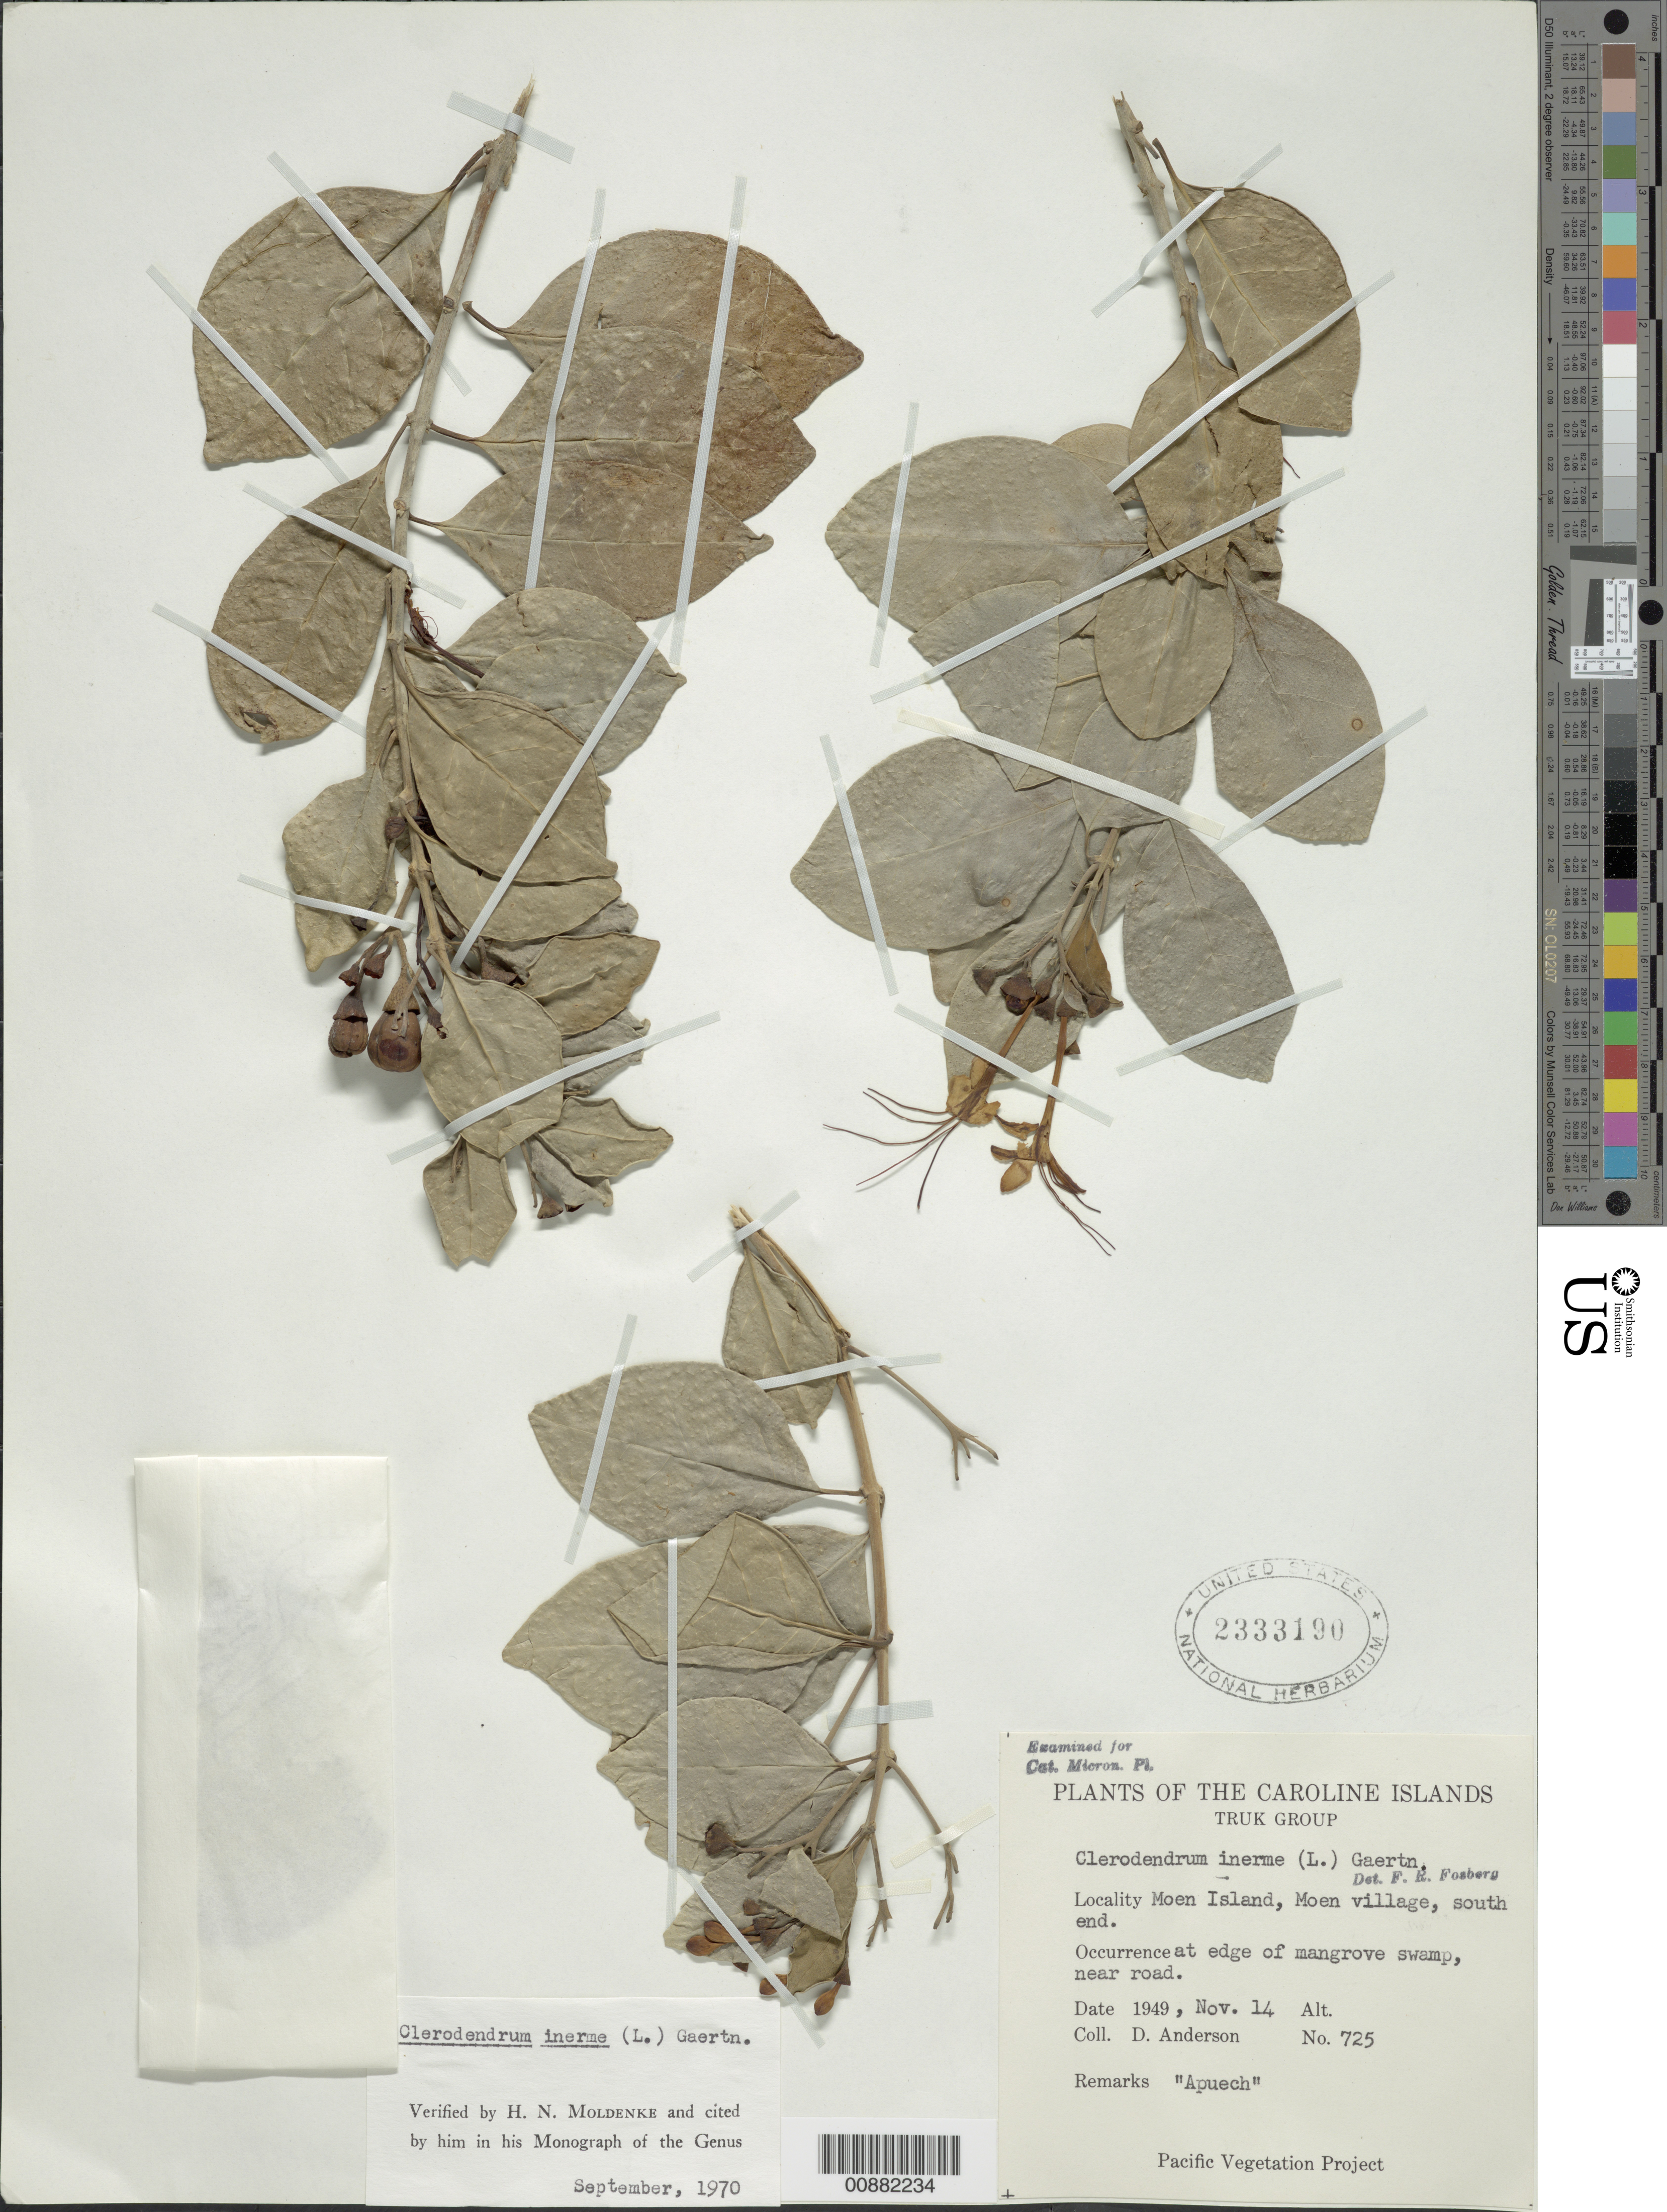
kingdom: Plantae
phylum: Tracheophyta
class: Magnoliopsida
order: Lamiales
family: Lamiaceae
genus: Clerodendrum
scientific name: Clerodendrum inerme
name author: (L.) Gaertn.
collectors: D. Anderson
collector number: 725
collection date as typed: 14 Nov 1949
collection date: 1949-11-14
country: Micronesia, Federated States of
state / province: Truk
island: Moen [Wono]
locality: Moen island, Moen village, south end.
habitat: At edge of mangrove swamp, near road.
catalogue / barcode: US 2333190